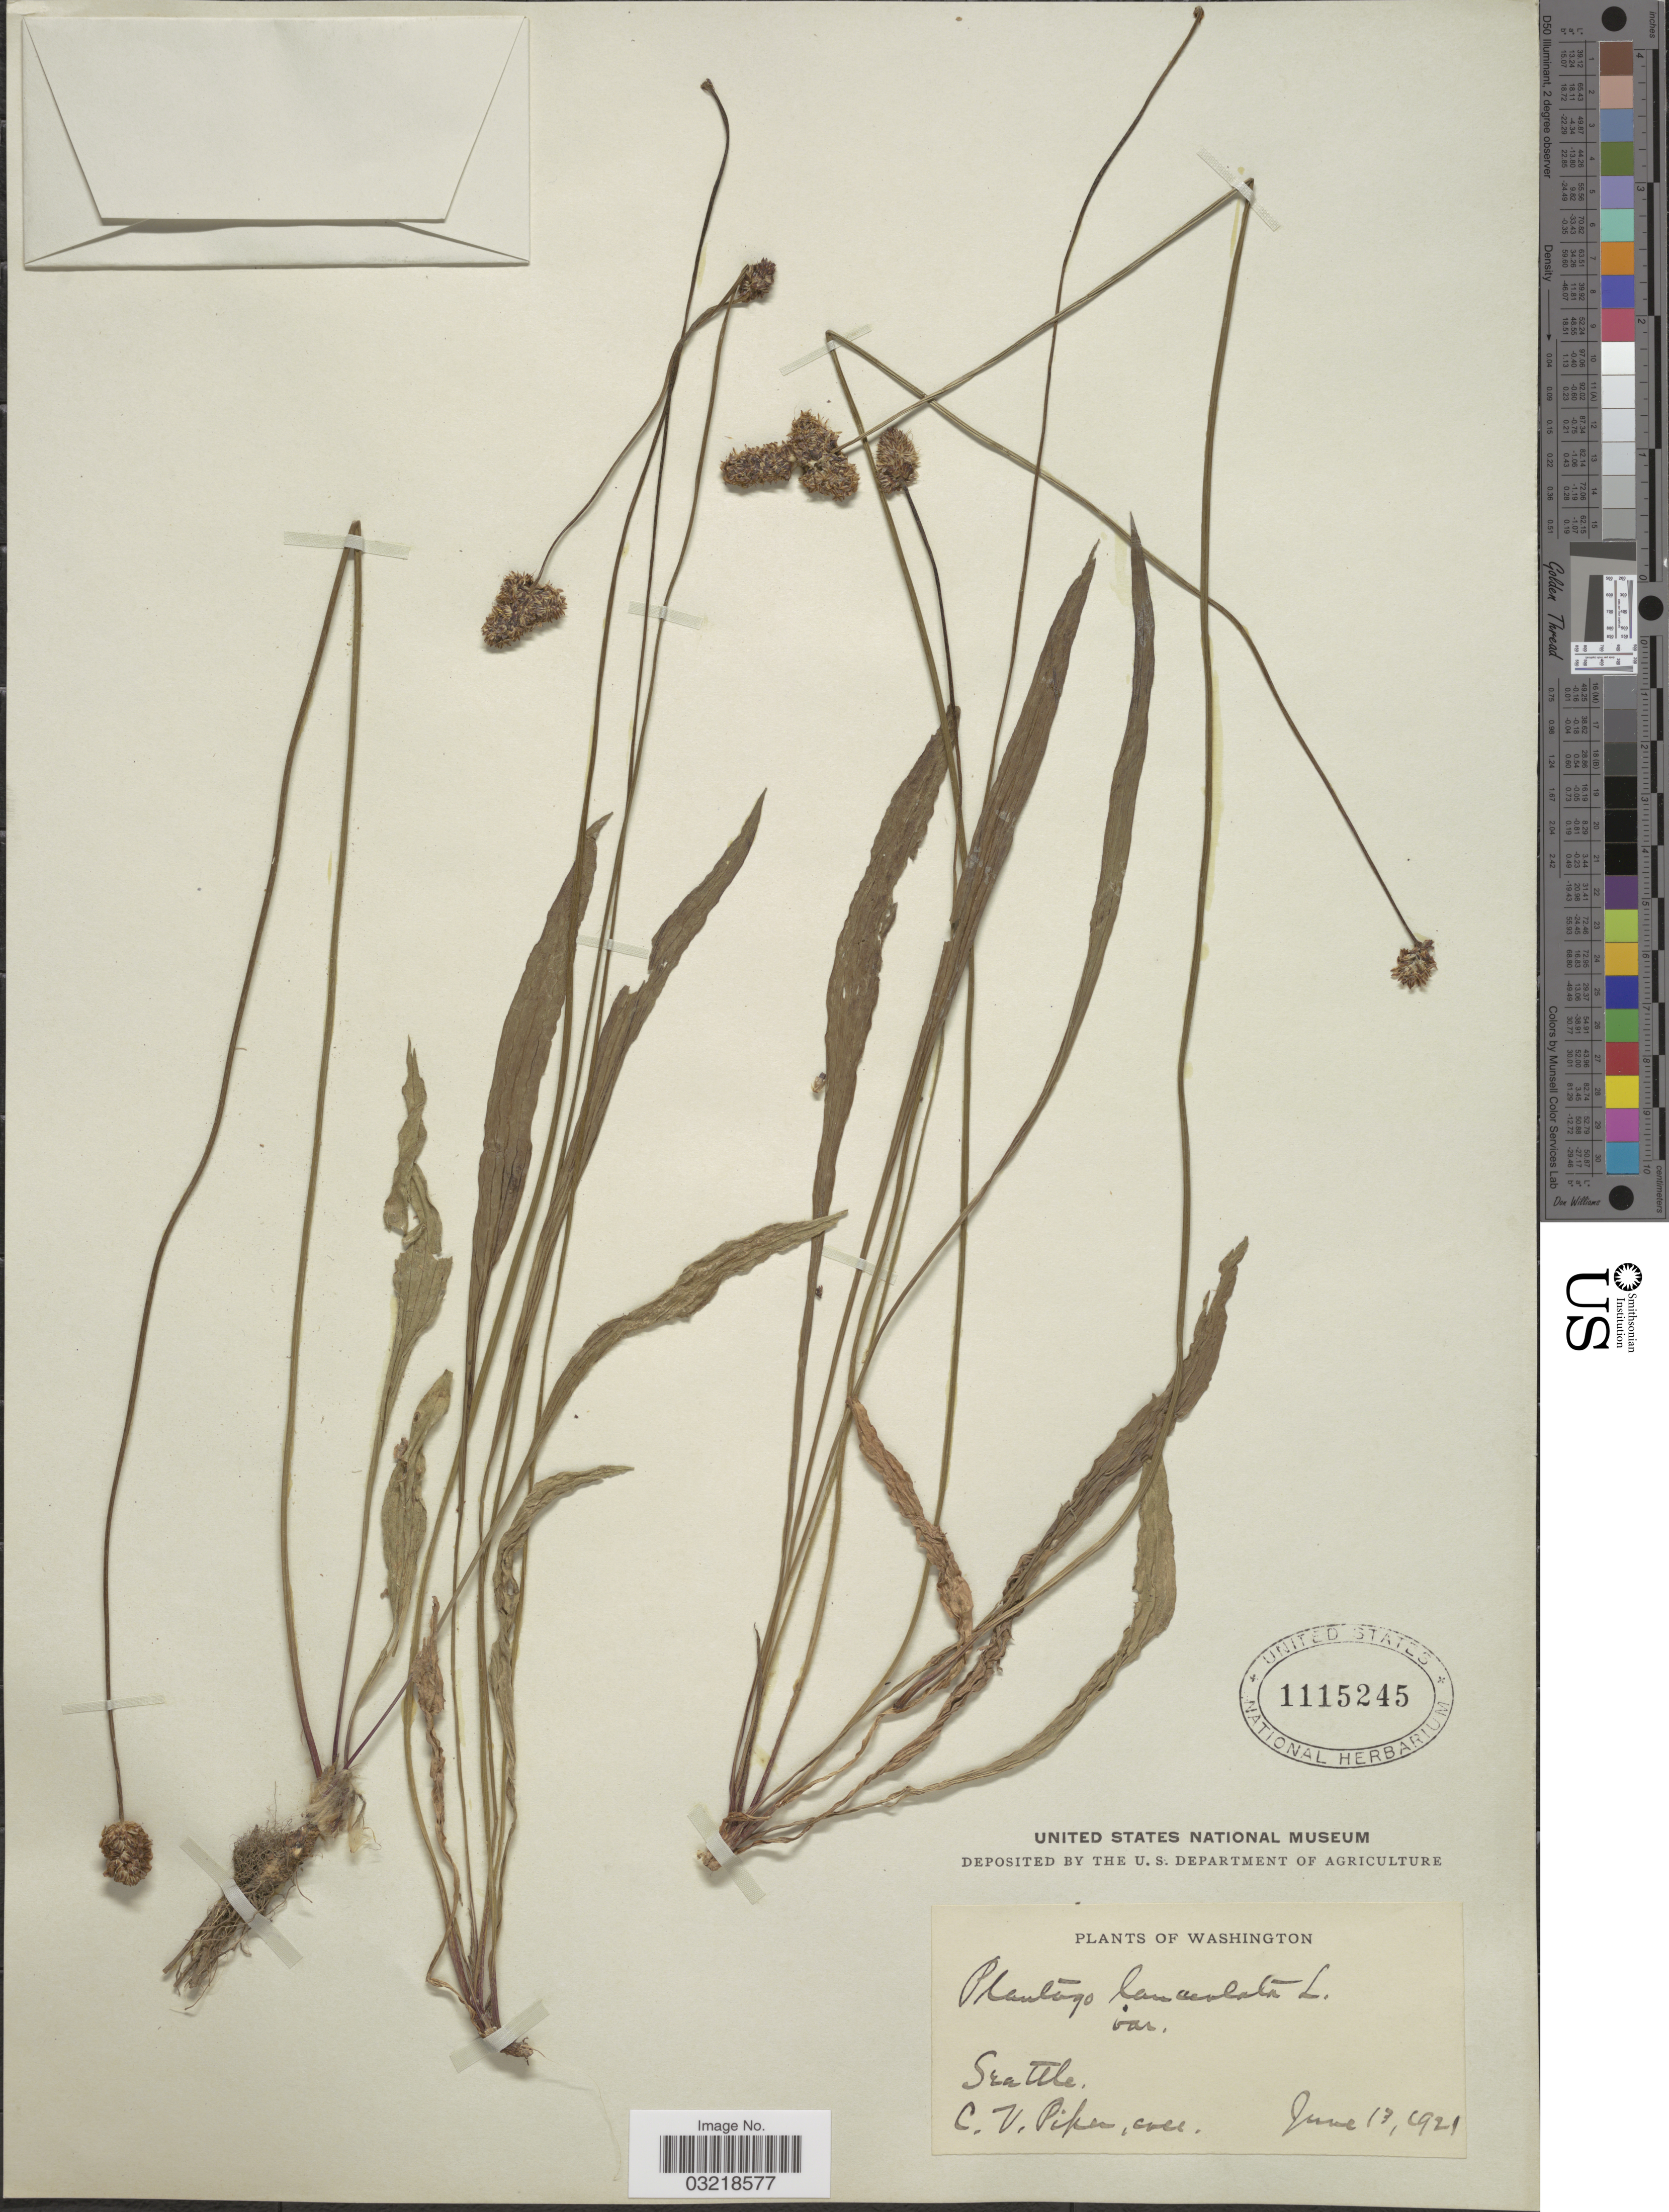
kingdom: Plantae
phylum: Tracheophyta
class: Magnoliopsida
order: Lamiales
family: Plantaginaceae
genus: Plantago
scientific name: Plantago lanceolata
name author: L.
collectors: C. V. Piper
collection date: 1921-06-13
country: United States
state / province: Washington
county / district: King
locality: Seattle.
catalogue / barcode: US 1115245